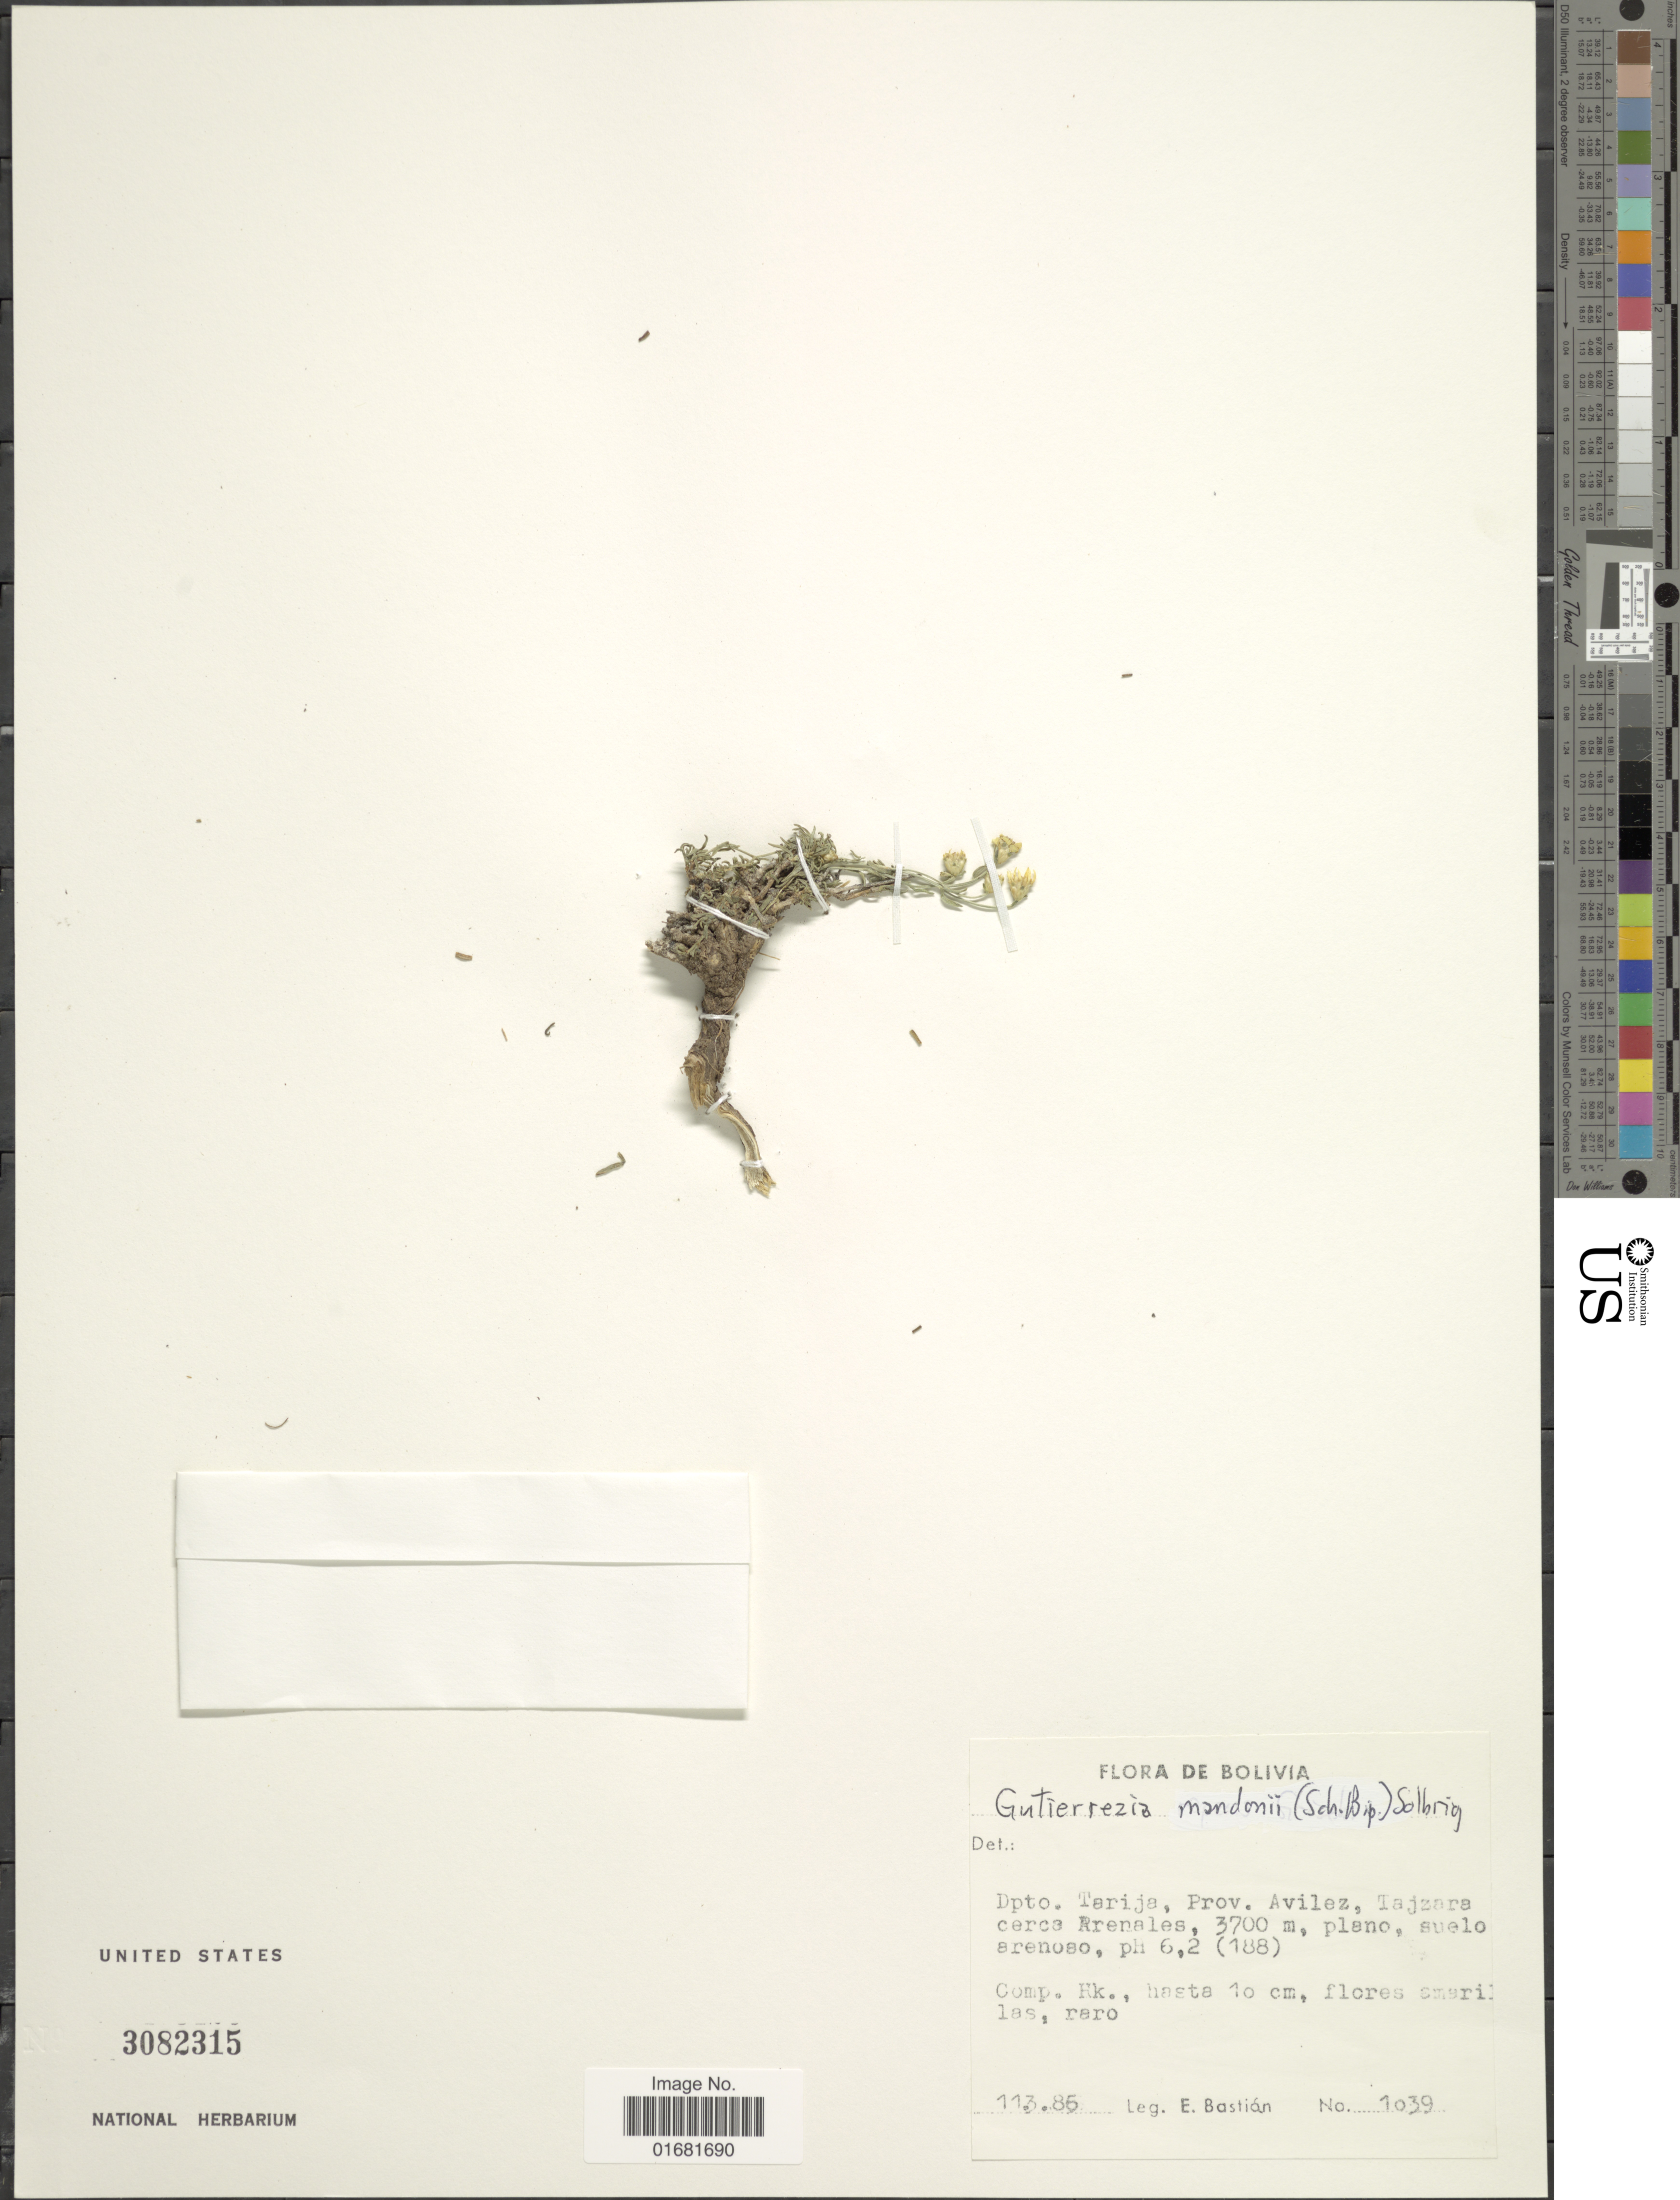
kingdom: Plantae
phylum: Tracheophyta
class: Magnoliopsida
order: Asterales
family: Asteraceae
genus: Gutierrezia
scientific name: Gutierrezia mandonii subsp. gillesii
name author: (Griseb.) Solbrig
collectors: E. Bastion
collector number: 1039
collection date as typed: Transcribed d/m/y: 11/3/85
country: Bolivia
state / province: Tarija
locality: Prov. Avilez, Tajzara cerca Renales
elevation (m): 3700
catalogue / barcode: US 3082315